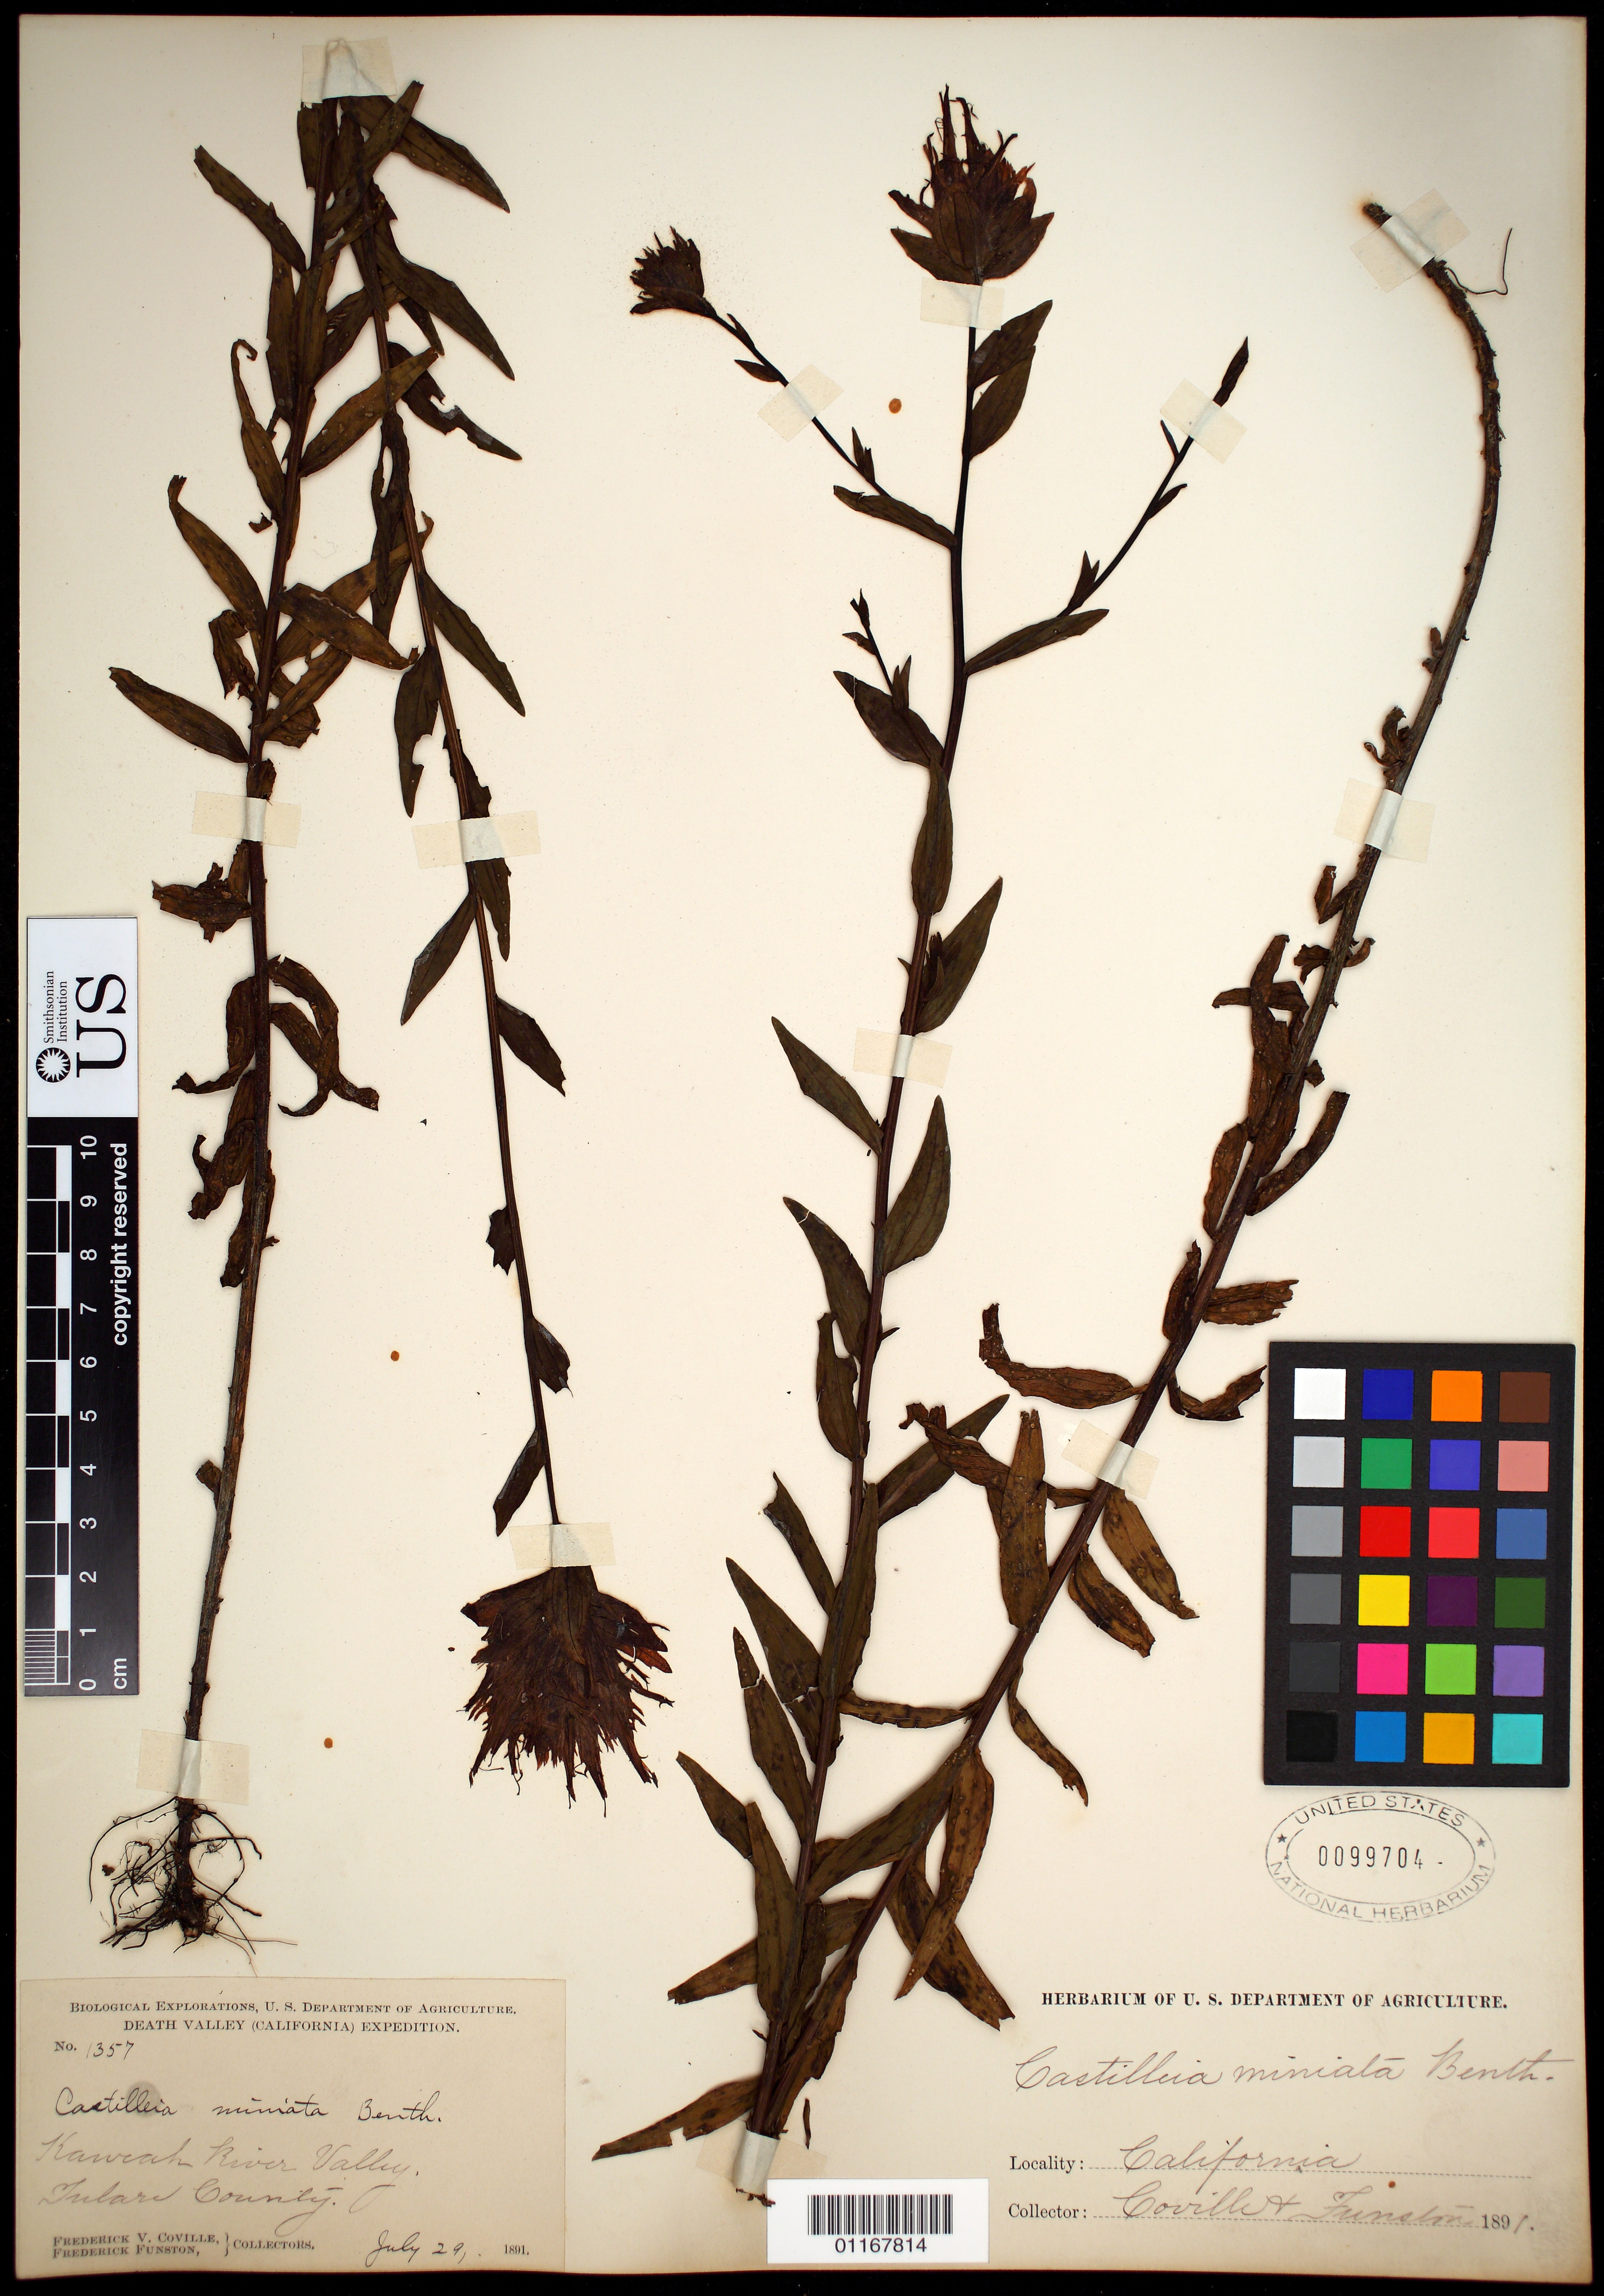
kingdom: Plantae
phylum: Tracheophyta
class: Magnoliopsida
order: Lamiales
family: Orobanchaceae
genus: Castilleja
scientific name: Castilleja miniata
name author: Douglas ex Hook.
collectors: F. V. Coville & F. Funston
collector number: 1357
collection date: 1891-07-29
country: United States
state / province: California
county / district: Tulare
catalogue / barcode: US 99704